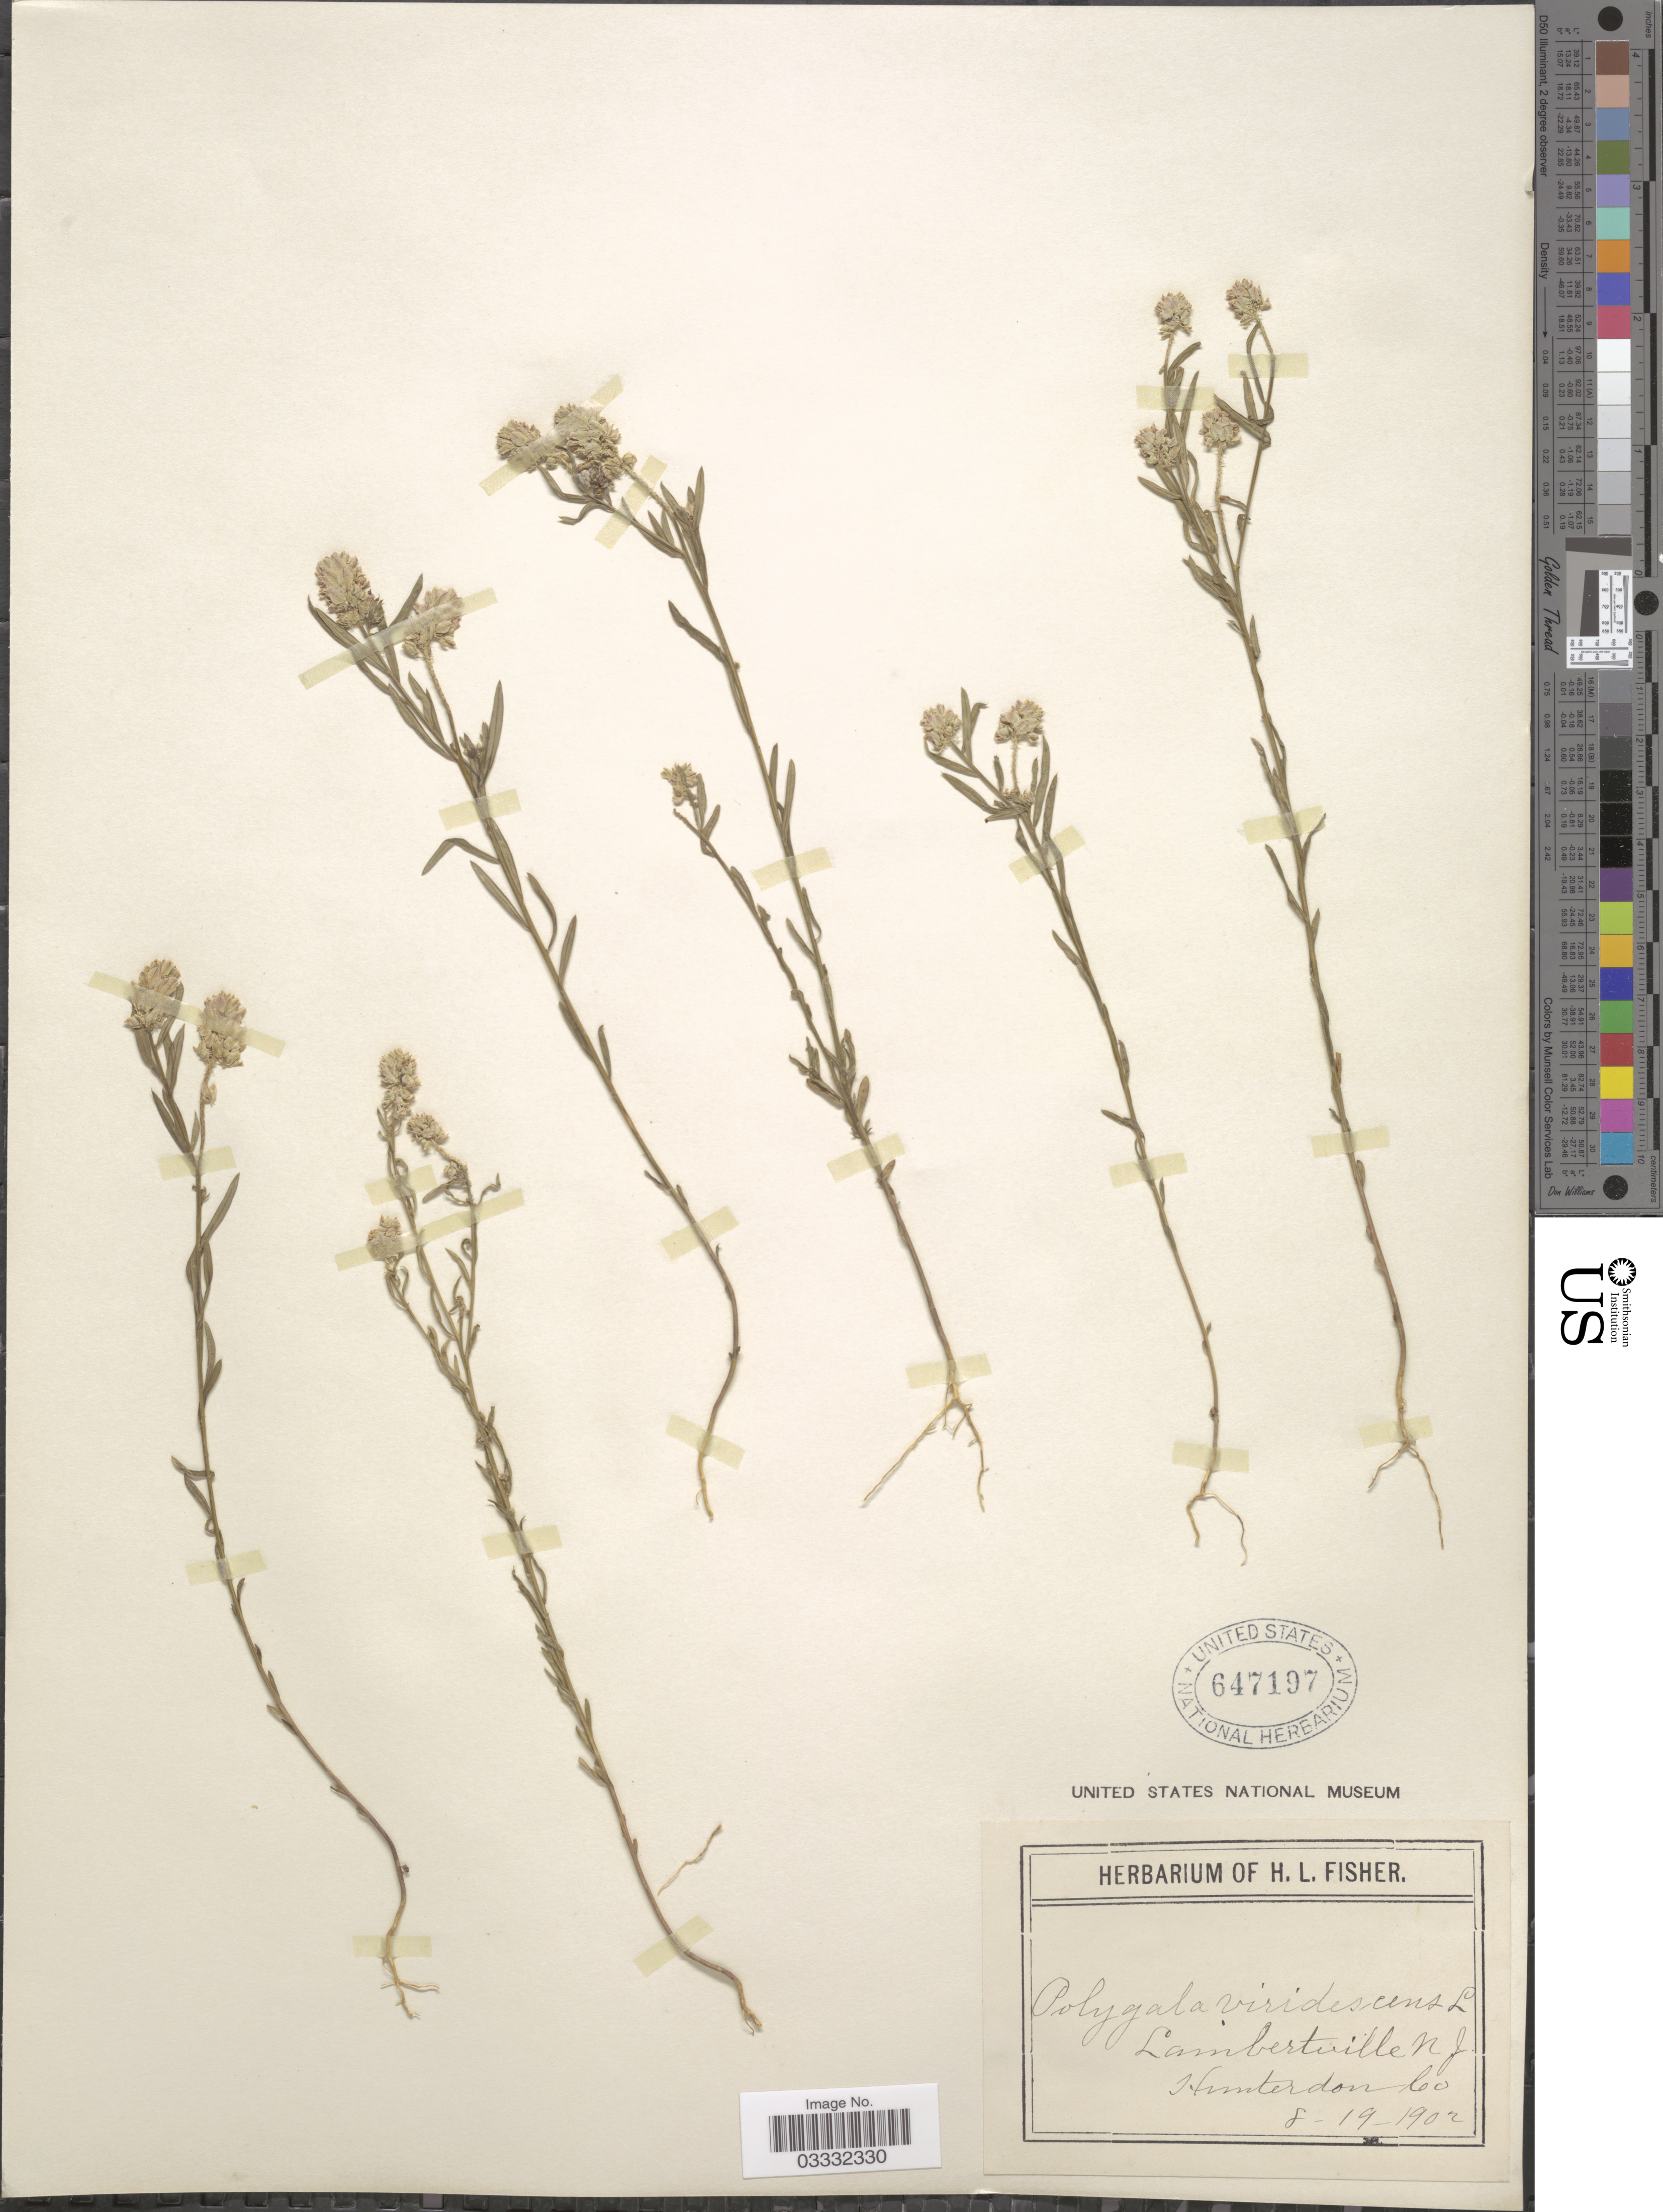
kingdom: Plantae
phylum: Tracheophyta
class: Magnoliopsida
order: Fabales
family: Polygalaceae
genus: Polygala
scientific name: Polygala sanguinea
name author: L.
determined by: Strong, Mark T., (BOT), Smithsonian Institution - National Museum of Natural History (UNITED STATES)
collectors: ex herb. of H. L. Fisher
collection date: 1902-08-19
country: United States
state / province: New Jersey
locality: Lambertville. Hunterdon Co.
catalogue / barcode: US 647197